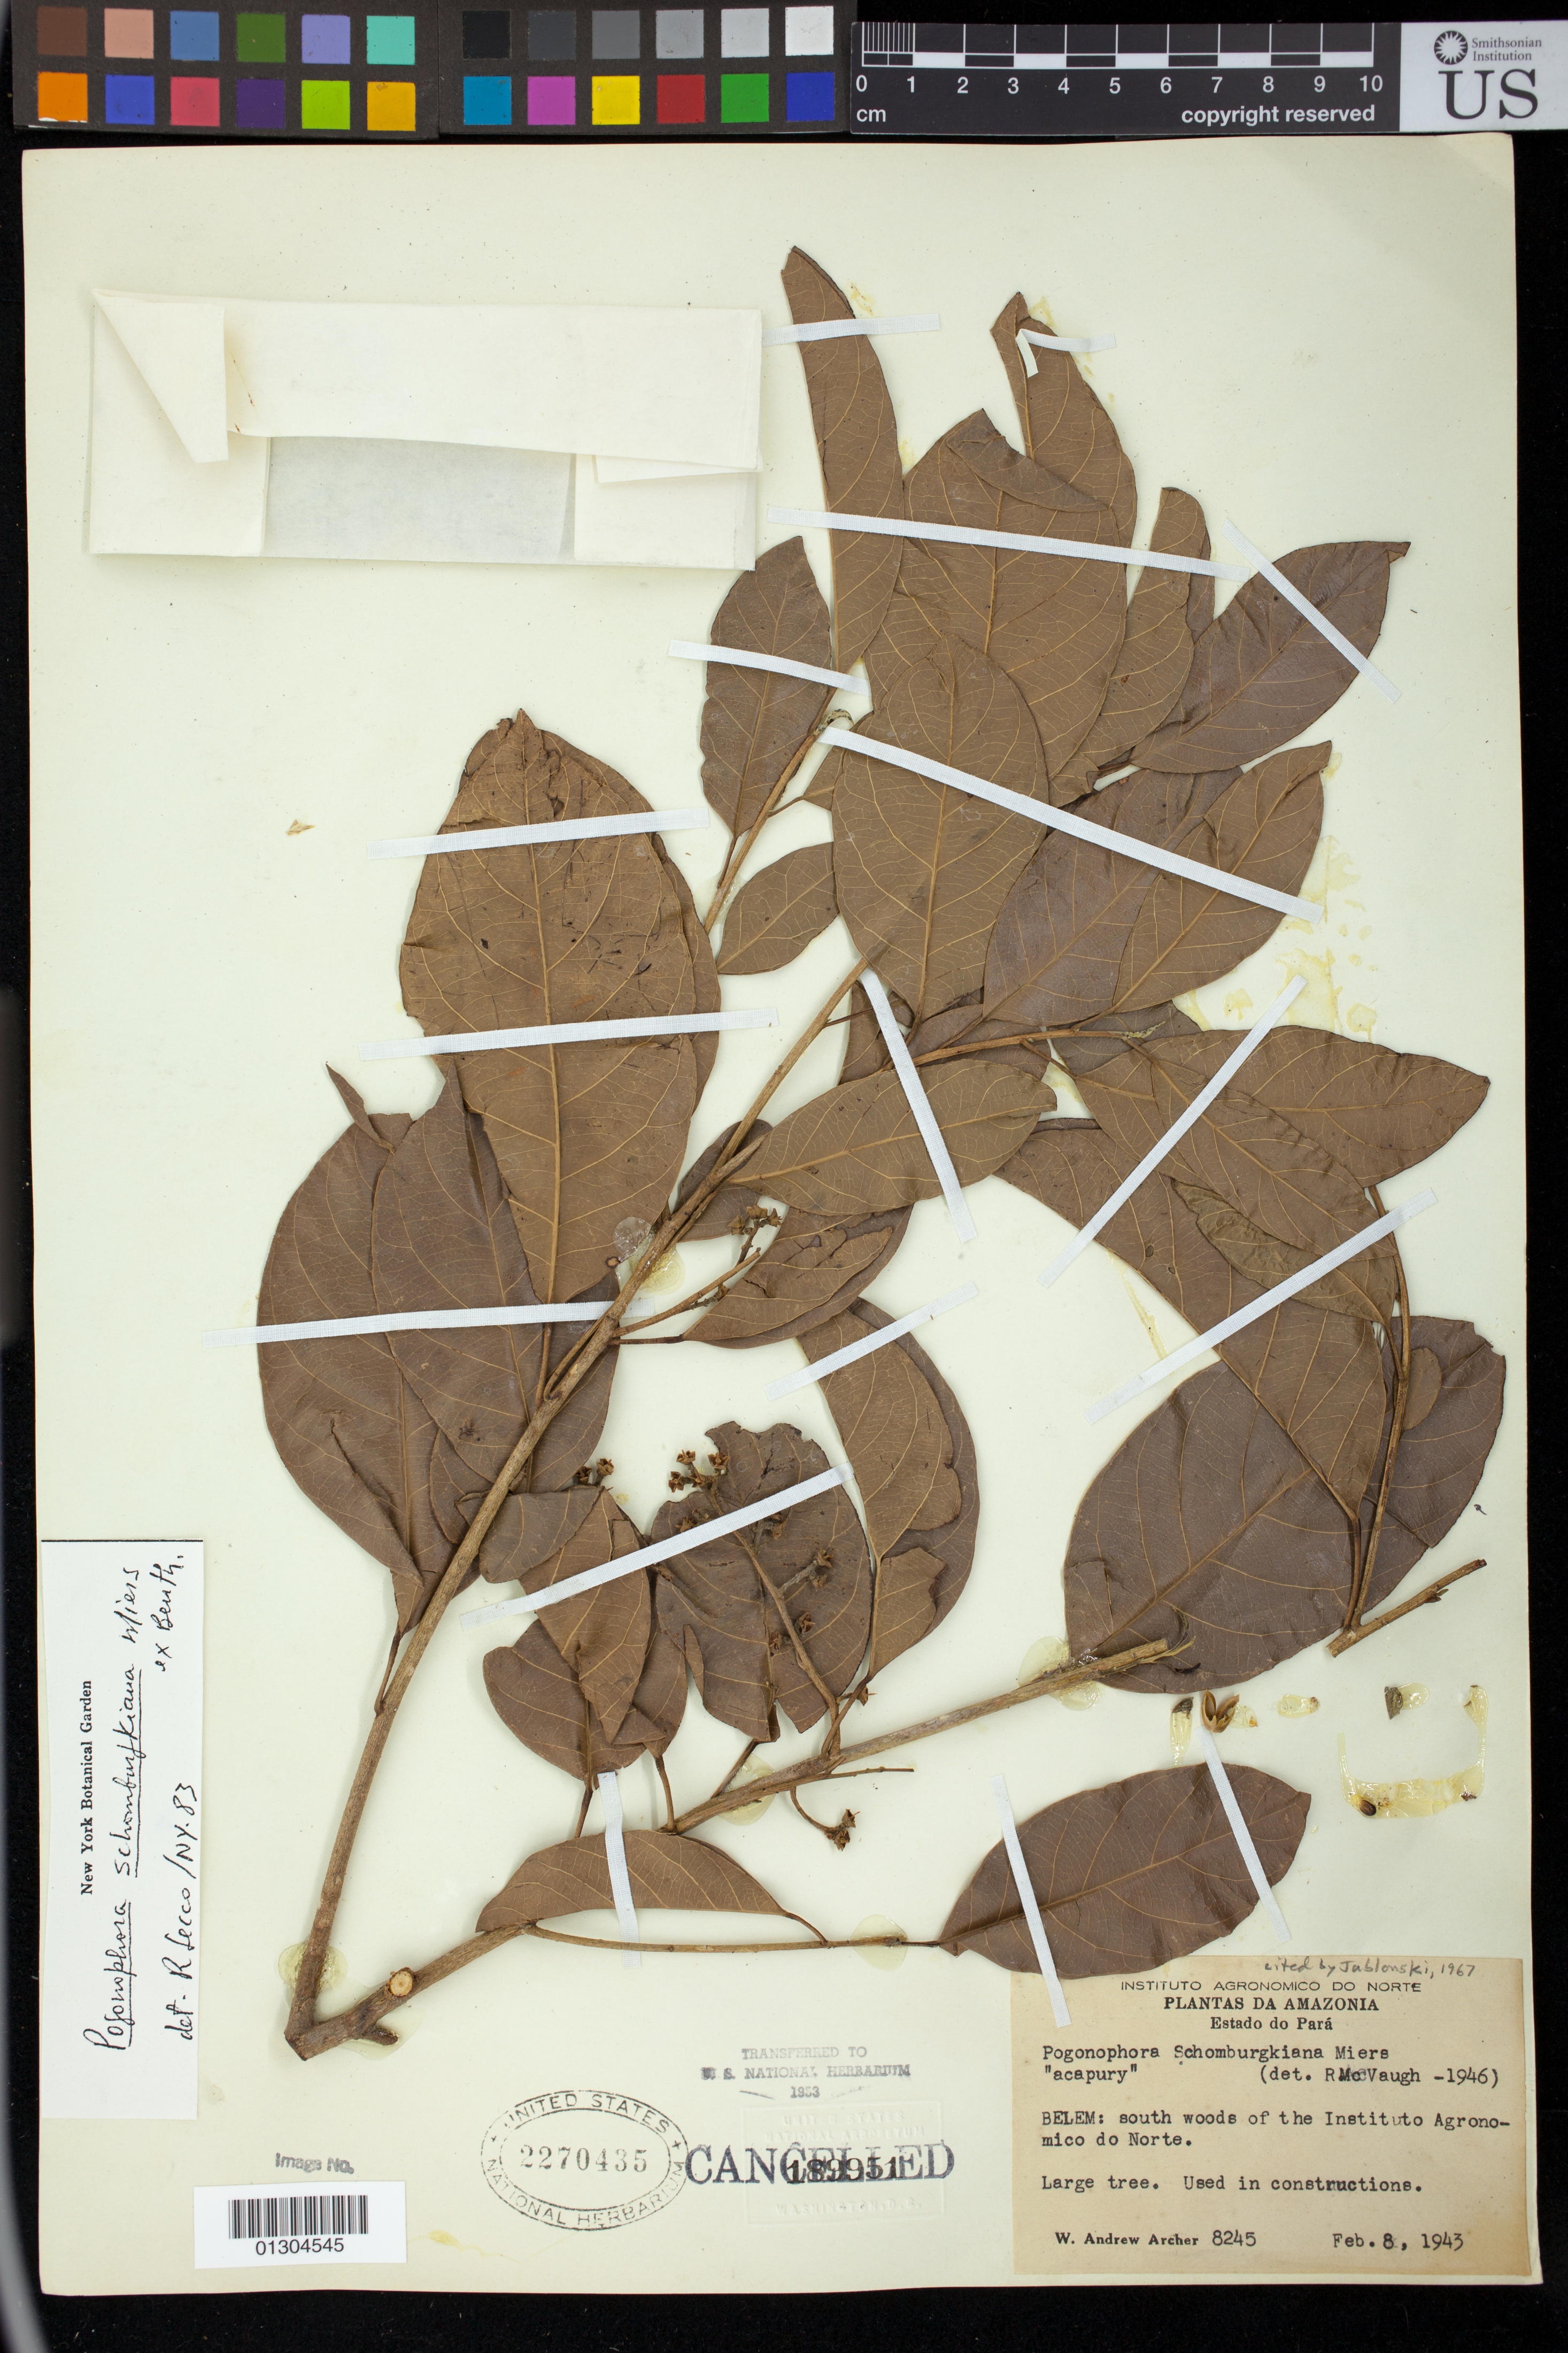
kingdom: Plantae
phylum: Tracheophyta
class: Magnoliopsida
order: Malpighiales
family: Peraceae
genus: Pogonophora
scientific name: Pogonophora schomburgkiana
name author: Miers ex Benth.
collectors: W. A. Archer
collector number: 8245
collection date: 1943-02-08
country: Brazil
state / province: Pará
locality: Belem: south woods of the Instituto Agronomico do Norte.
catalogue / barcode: US 2270435